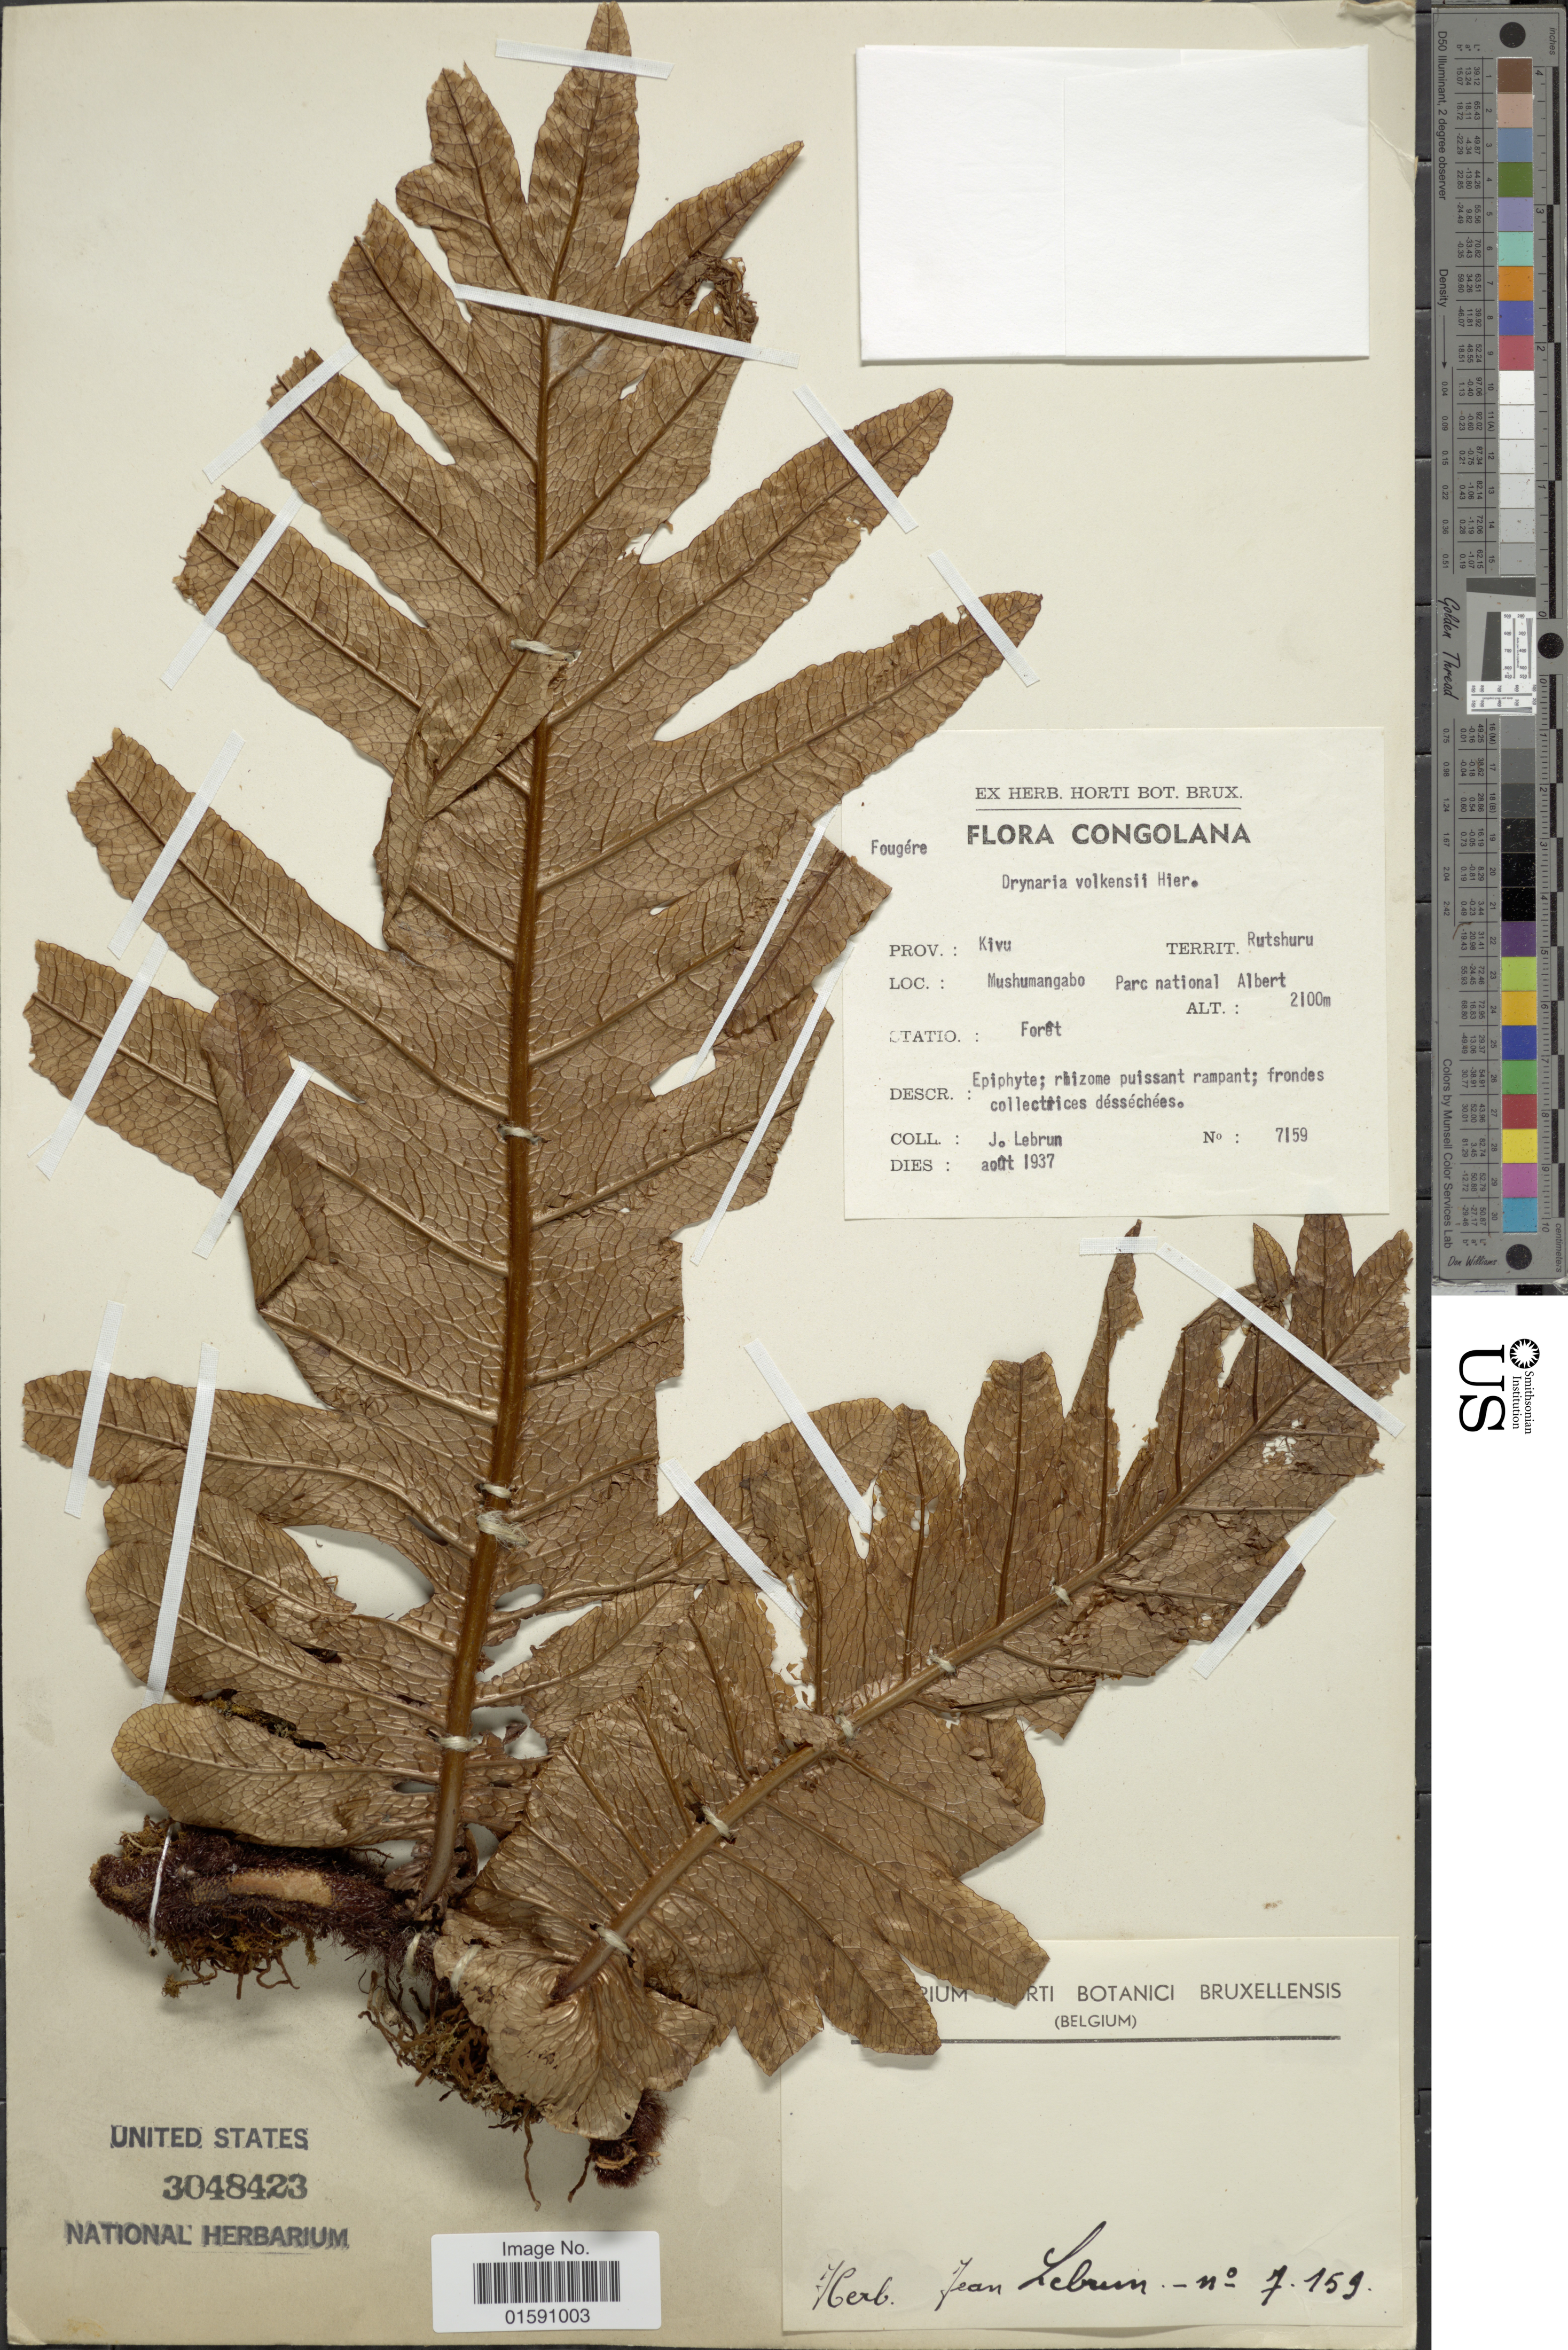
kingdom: Plantae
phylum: Tracheophyta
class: Polypodiopsida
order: Polypodiales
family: Polypodiaceae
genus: Drynaria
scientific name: Drynaria volkensii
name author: Hieron.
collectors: J. A. Lebrun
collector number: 7159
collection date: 1937-08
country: Congo, Democratic Republic of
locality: Prov.: Kivu, Territ. Rutshuru, Mushumangabo Parc national Albert.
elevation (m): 2100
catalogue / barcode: US 3048423